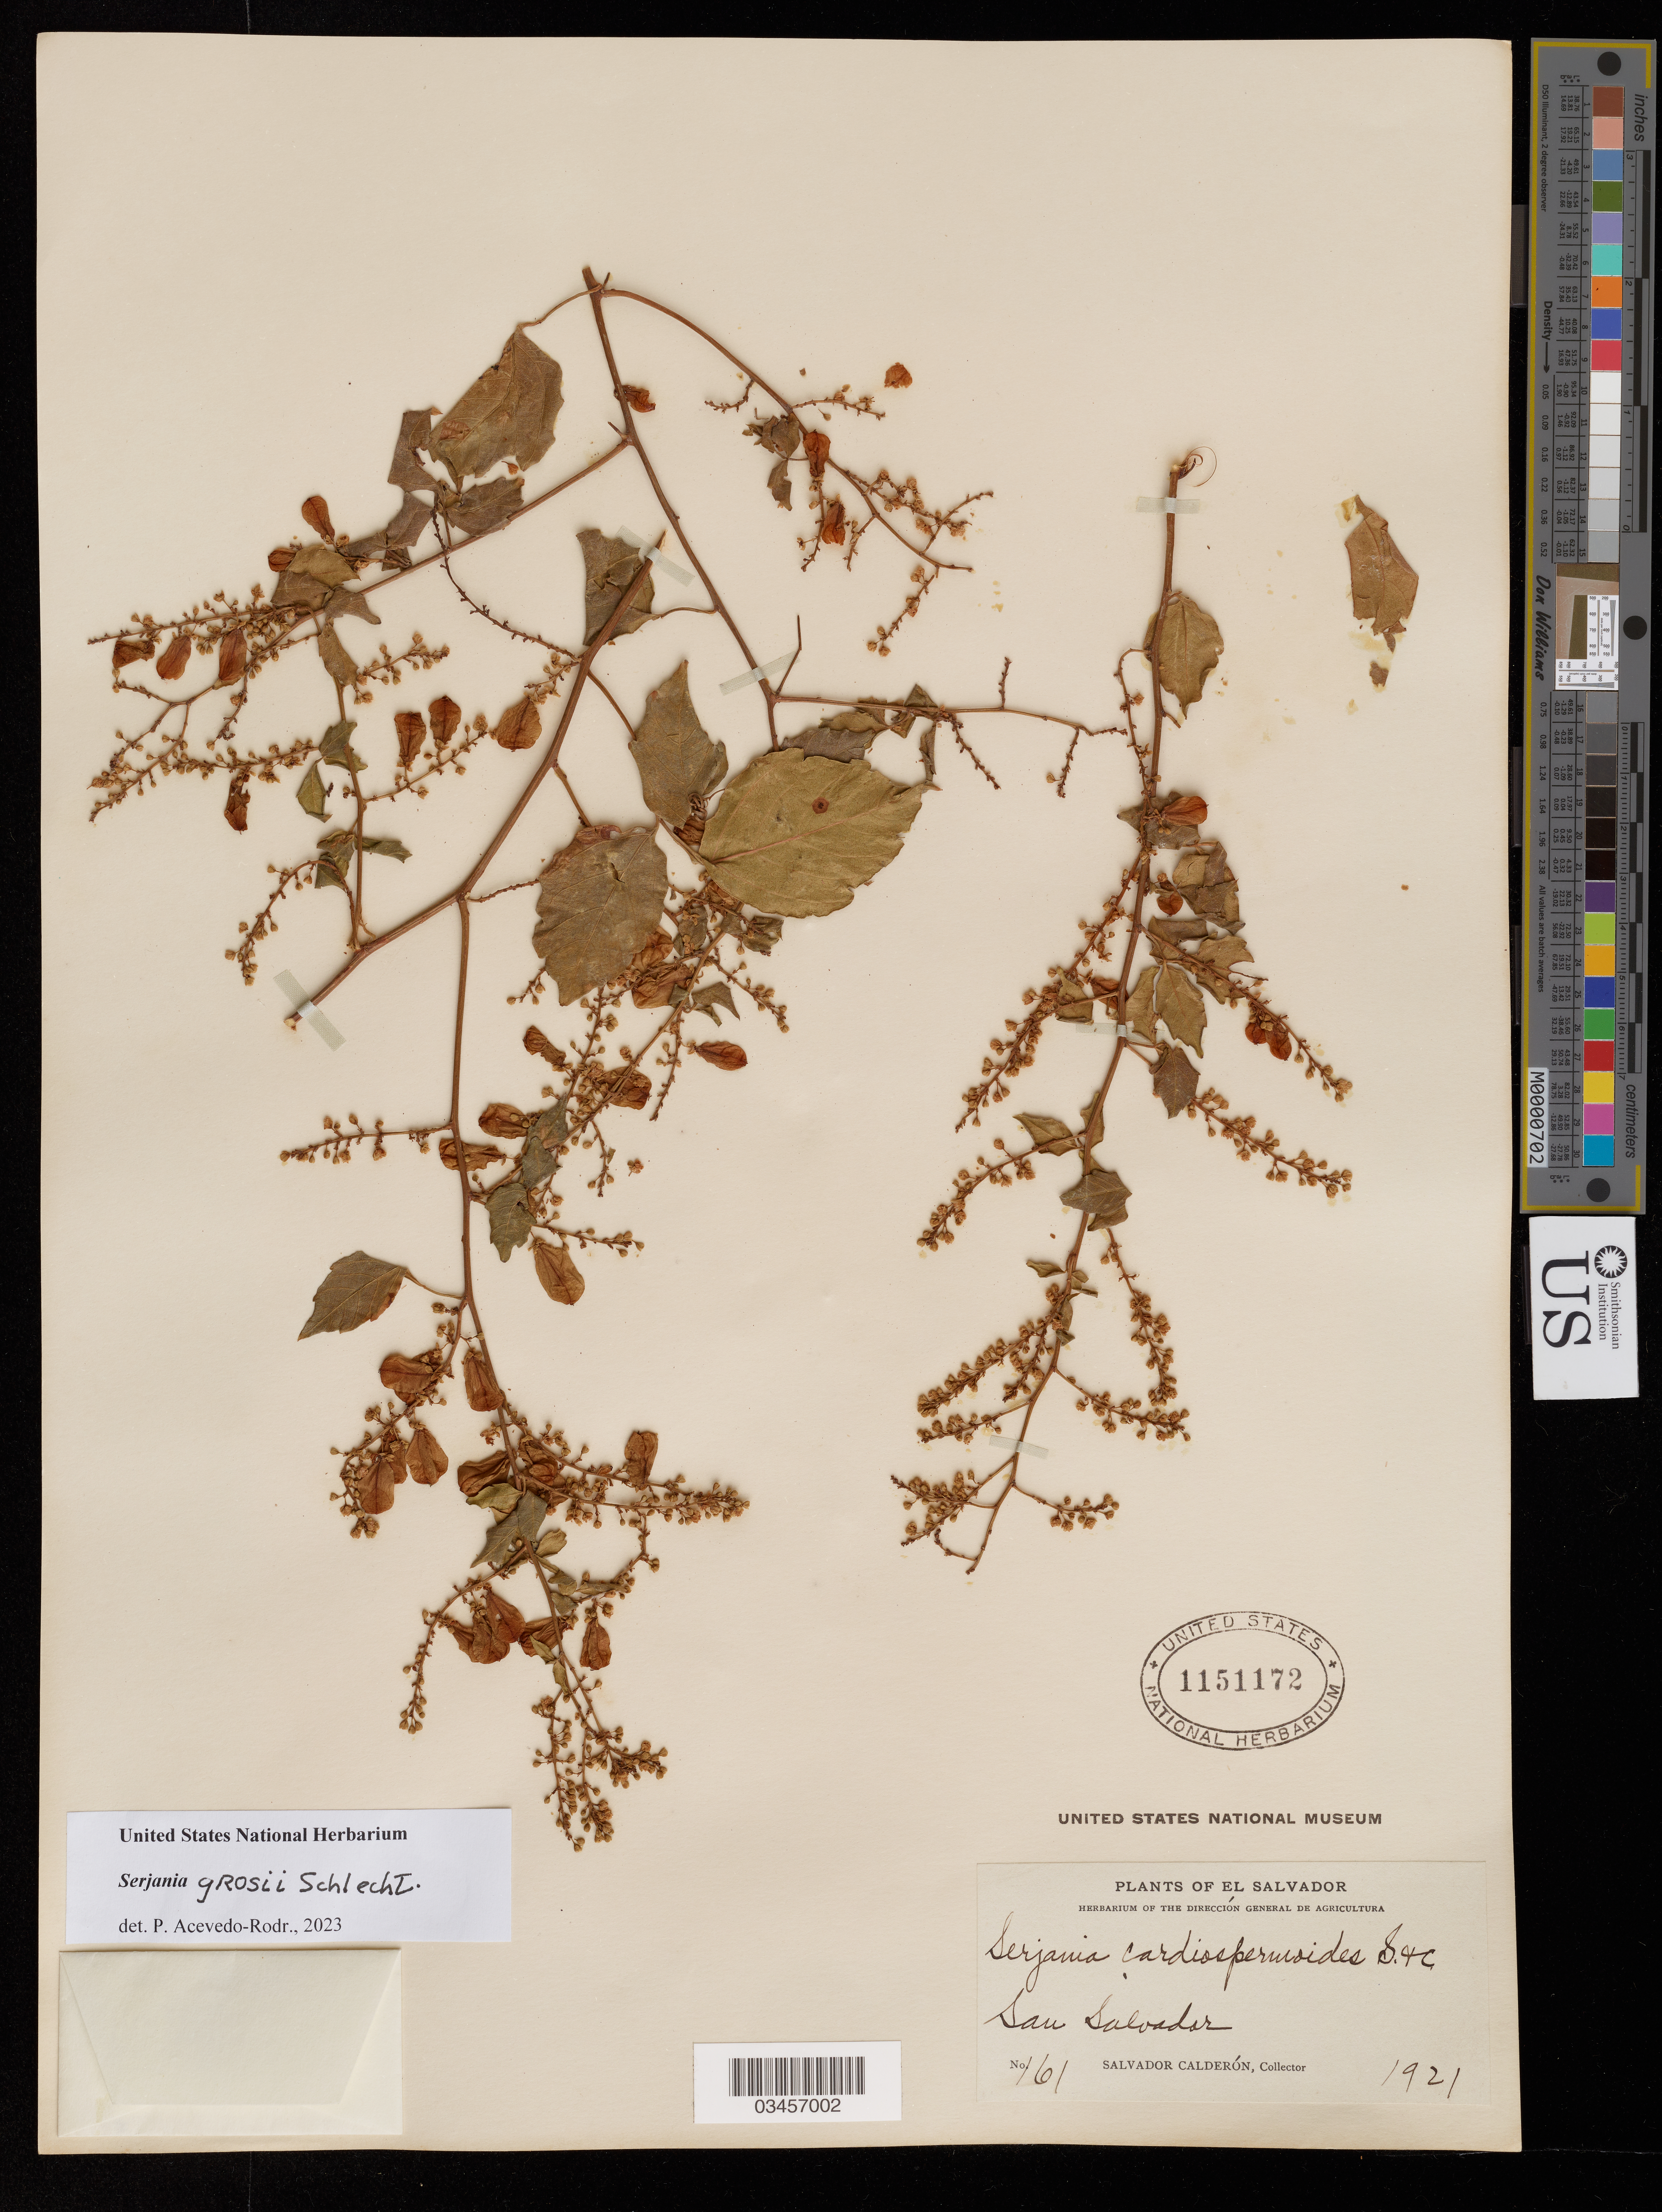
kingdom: Plantae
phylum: Tracheophyta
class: Magnoliopsida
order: Sapindales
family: Sapindaceae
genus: Serjania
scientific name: Serjania grosii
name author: Schltdl.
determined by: Acevedo-Rodriguez, P., (US), Smithsonian Institution - National Museum of Natural History (UNITED STATES)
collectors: S. Calderón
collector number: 161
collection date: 1921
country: El Salvador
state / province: San Salvador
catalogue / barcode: US 1151172